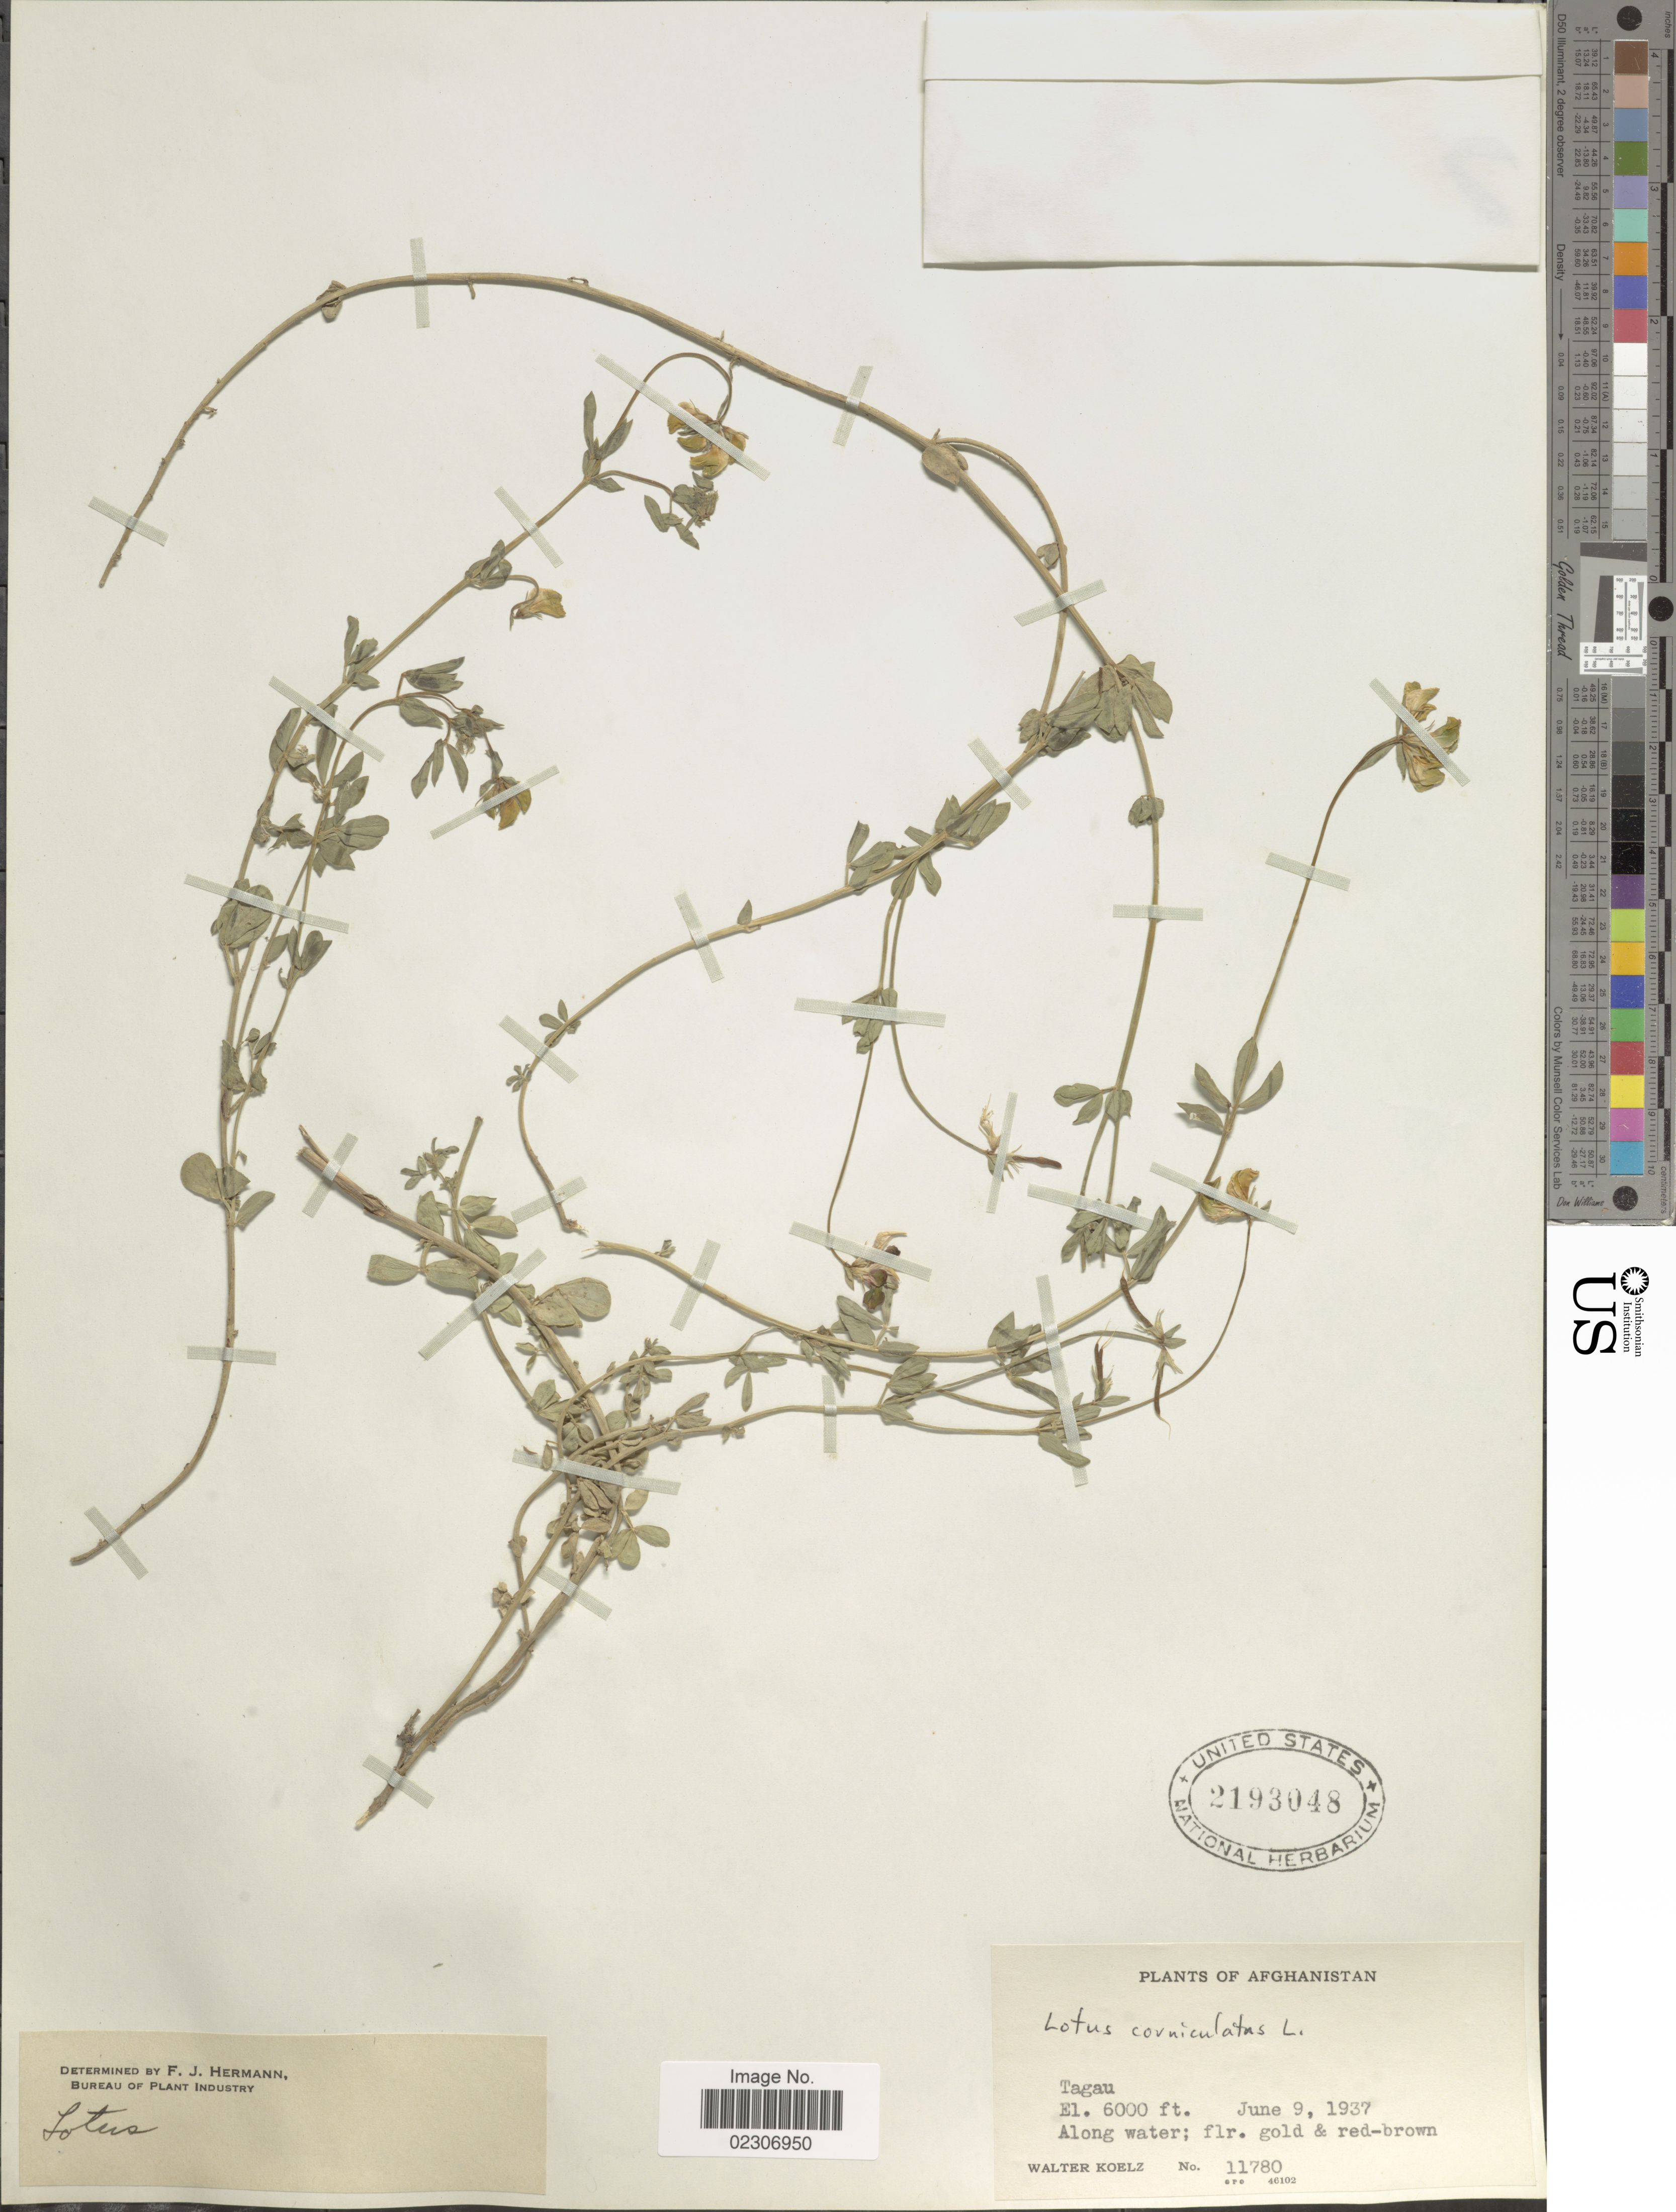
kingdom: Plantae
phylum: Tracheophyta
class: Magnoliopsida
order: Fabales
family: Fabaceae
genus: Lotus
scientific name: Lotus corniculatus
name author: L.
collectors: W. N. Koelz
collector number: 11780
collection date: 1937-06-09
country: Afghanistan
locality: Tagau, Along water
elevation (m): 1829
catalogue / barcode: US 2193048